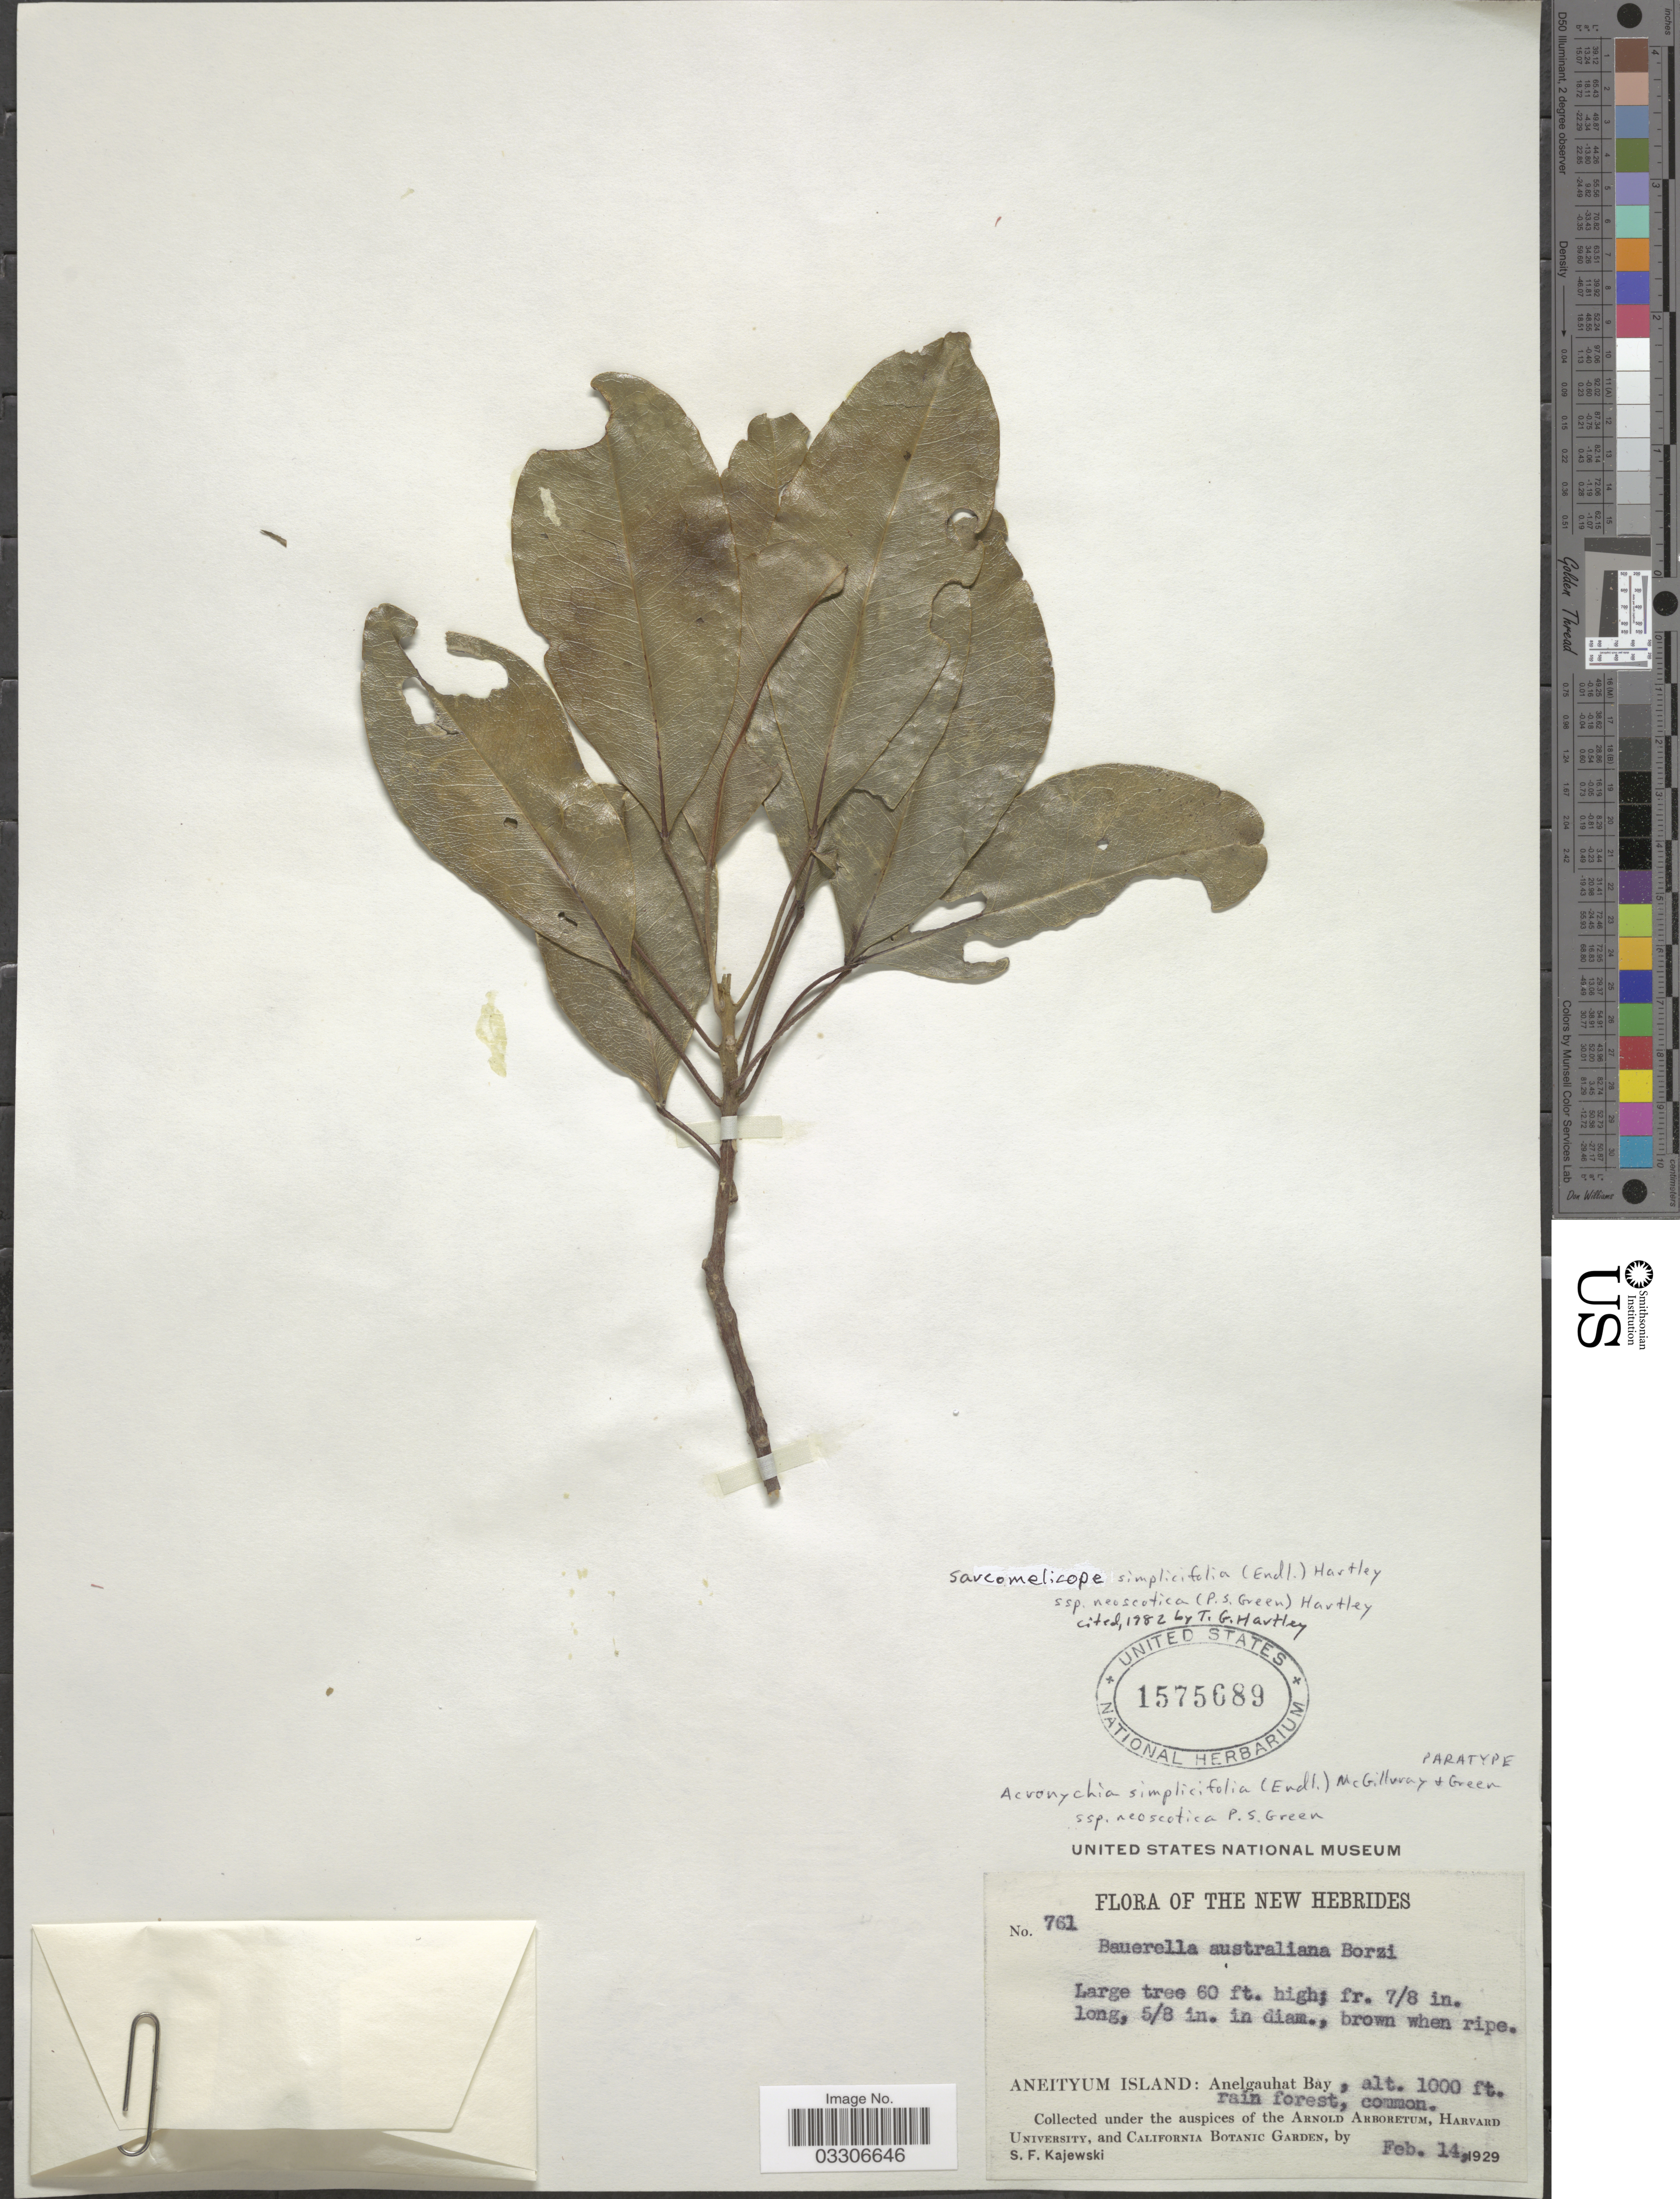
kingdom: Plantae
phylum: Tracheophyta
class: Magnoliopsida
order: Sapindales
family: Rutaceae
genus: Sarcomelicope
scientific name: Sarcomelicope simplicifolia subsp. neoscotica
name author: (McGill. & P.S. Green) T.G. Hartley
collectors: S. Kajewski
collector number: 761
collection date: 1929-02-14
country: Vanuatu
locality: The New Hebrides. Aneityum Island: Anelgauhat Bay.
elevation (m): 305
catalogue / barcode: US 1575689